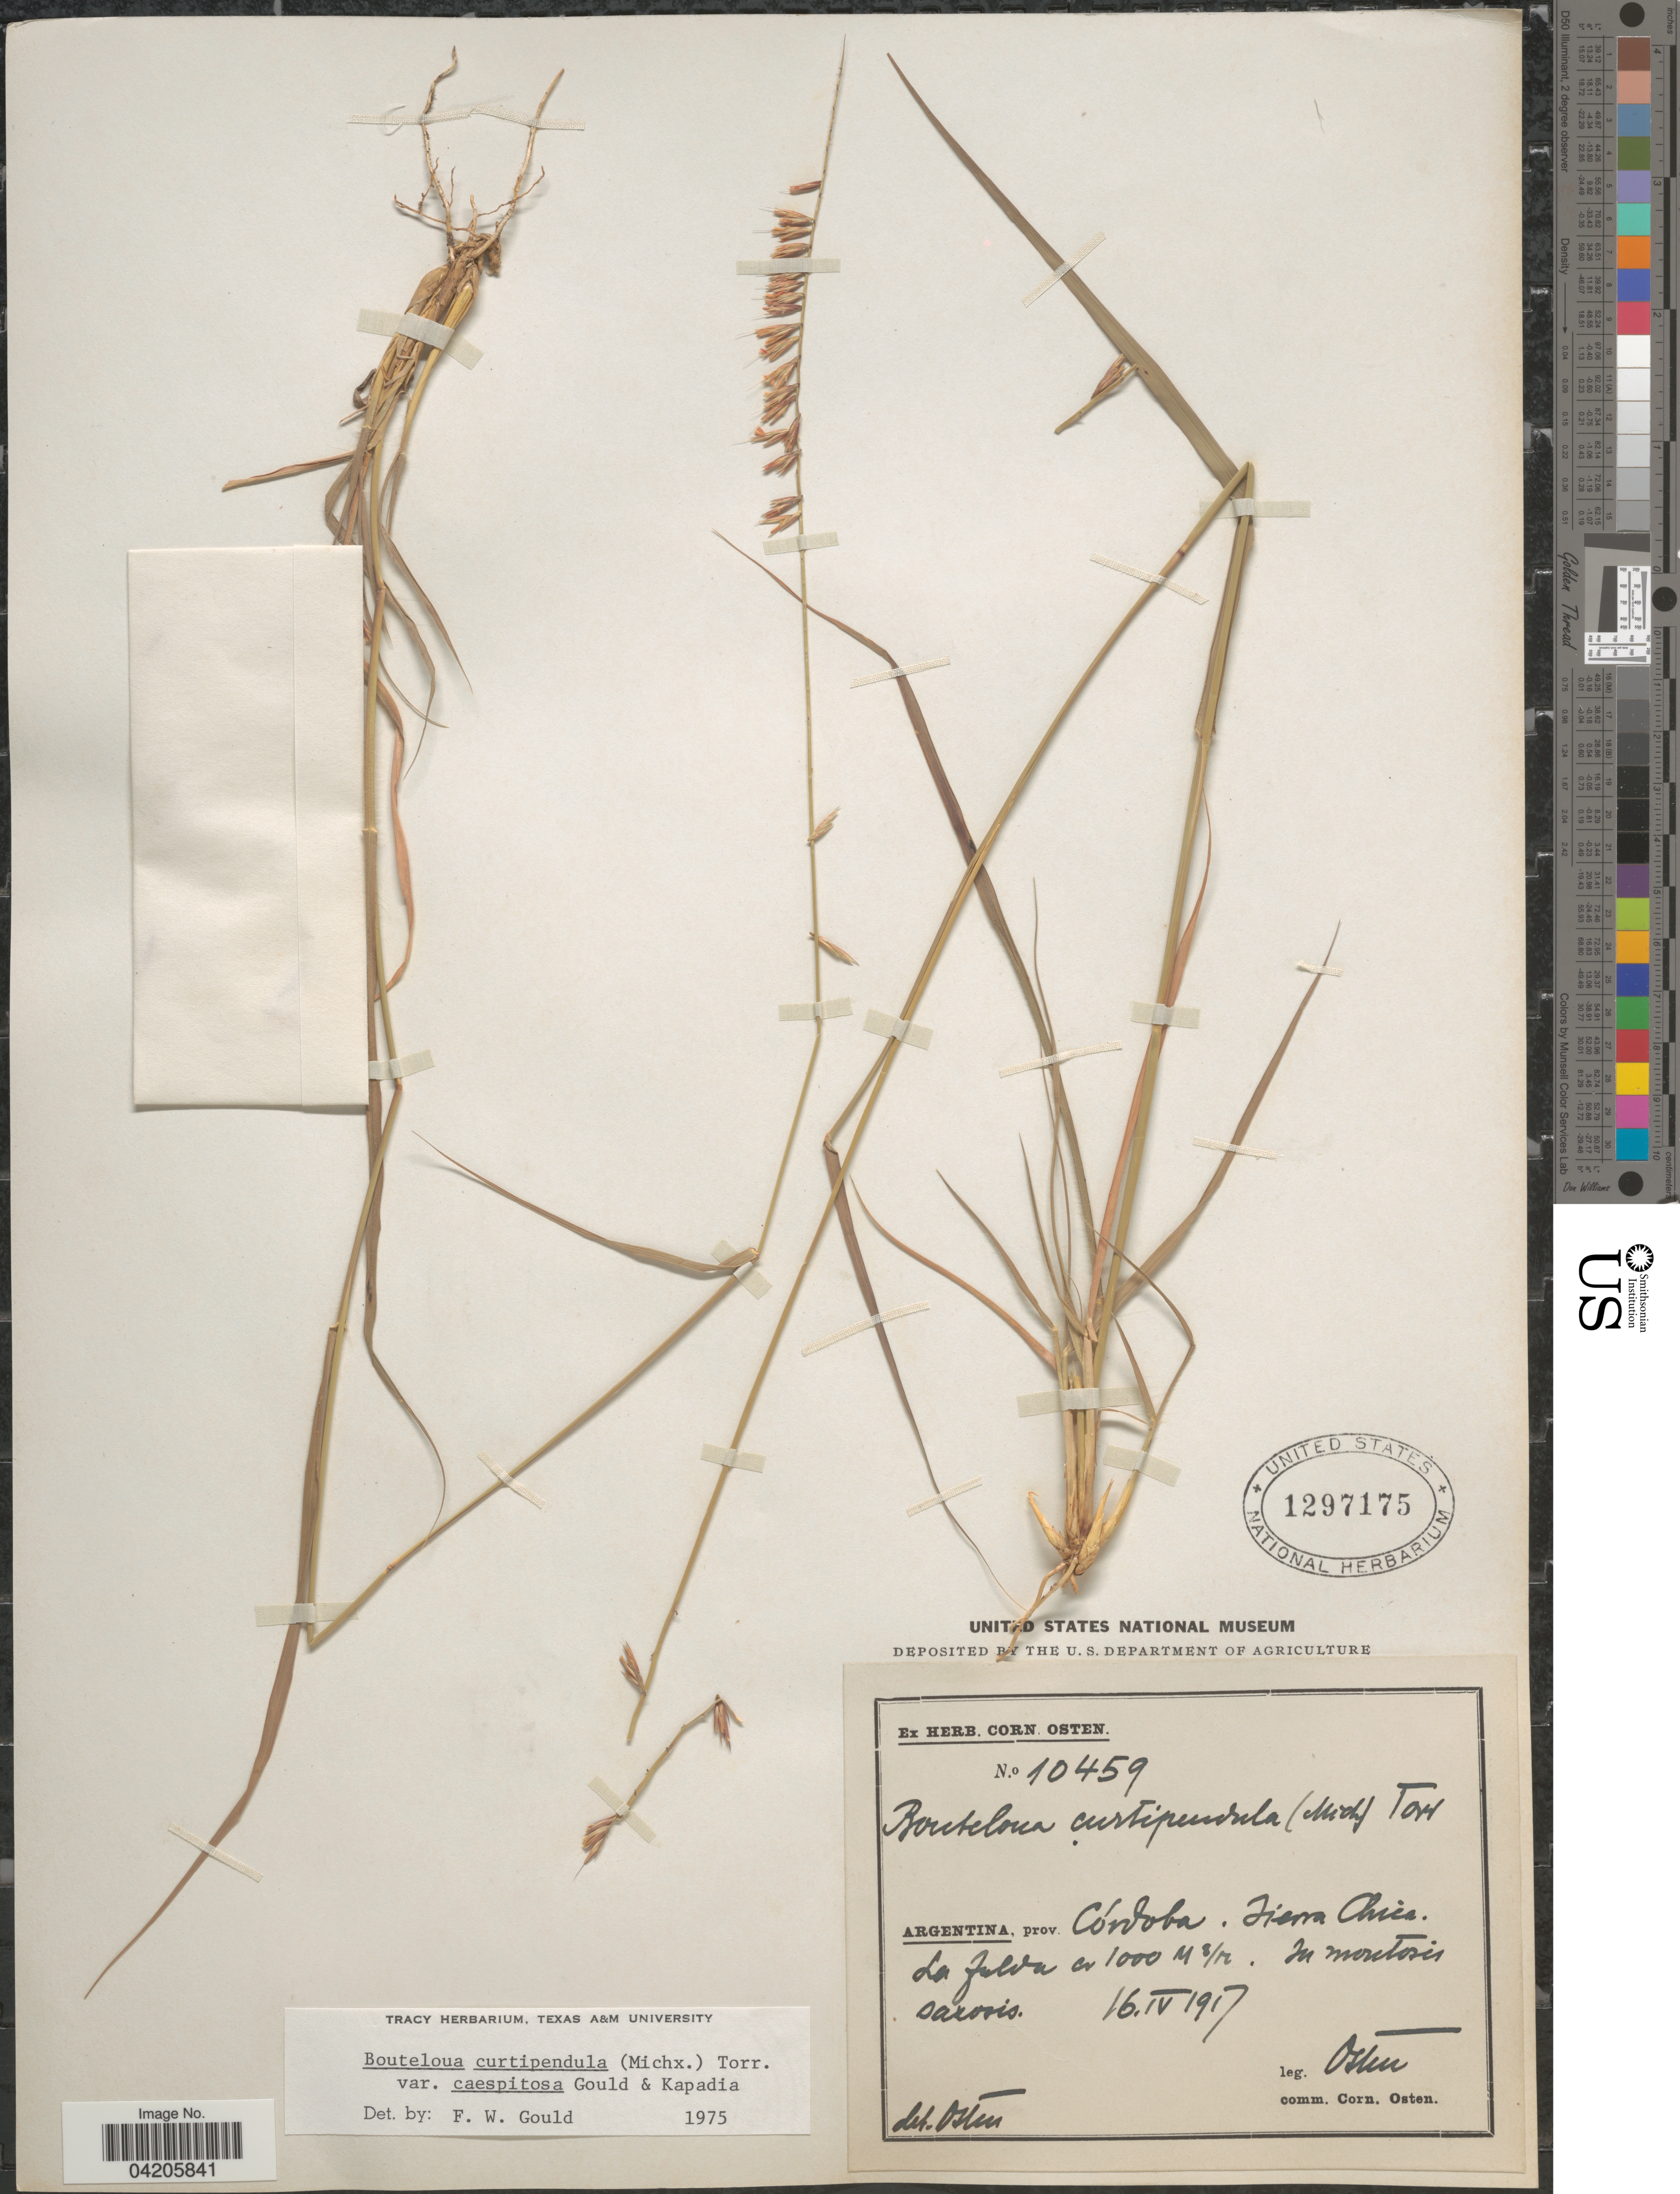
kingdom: Plantae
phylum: Tracheophyta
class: Liliopsida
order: Poales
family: Poaceae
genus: Bouteloua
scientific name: Bouteloua curtipendula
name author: (Michx.) Torr.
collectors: C. Osten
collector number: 10459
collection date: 1917-04-16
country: Argentina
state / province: Cordoba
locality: Sierra Chica. La Falda.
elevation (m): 1000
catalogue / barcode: US 1297175